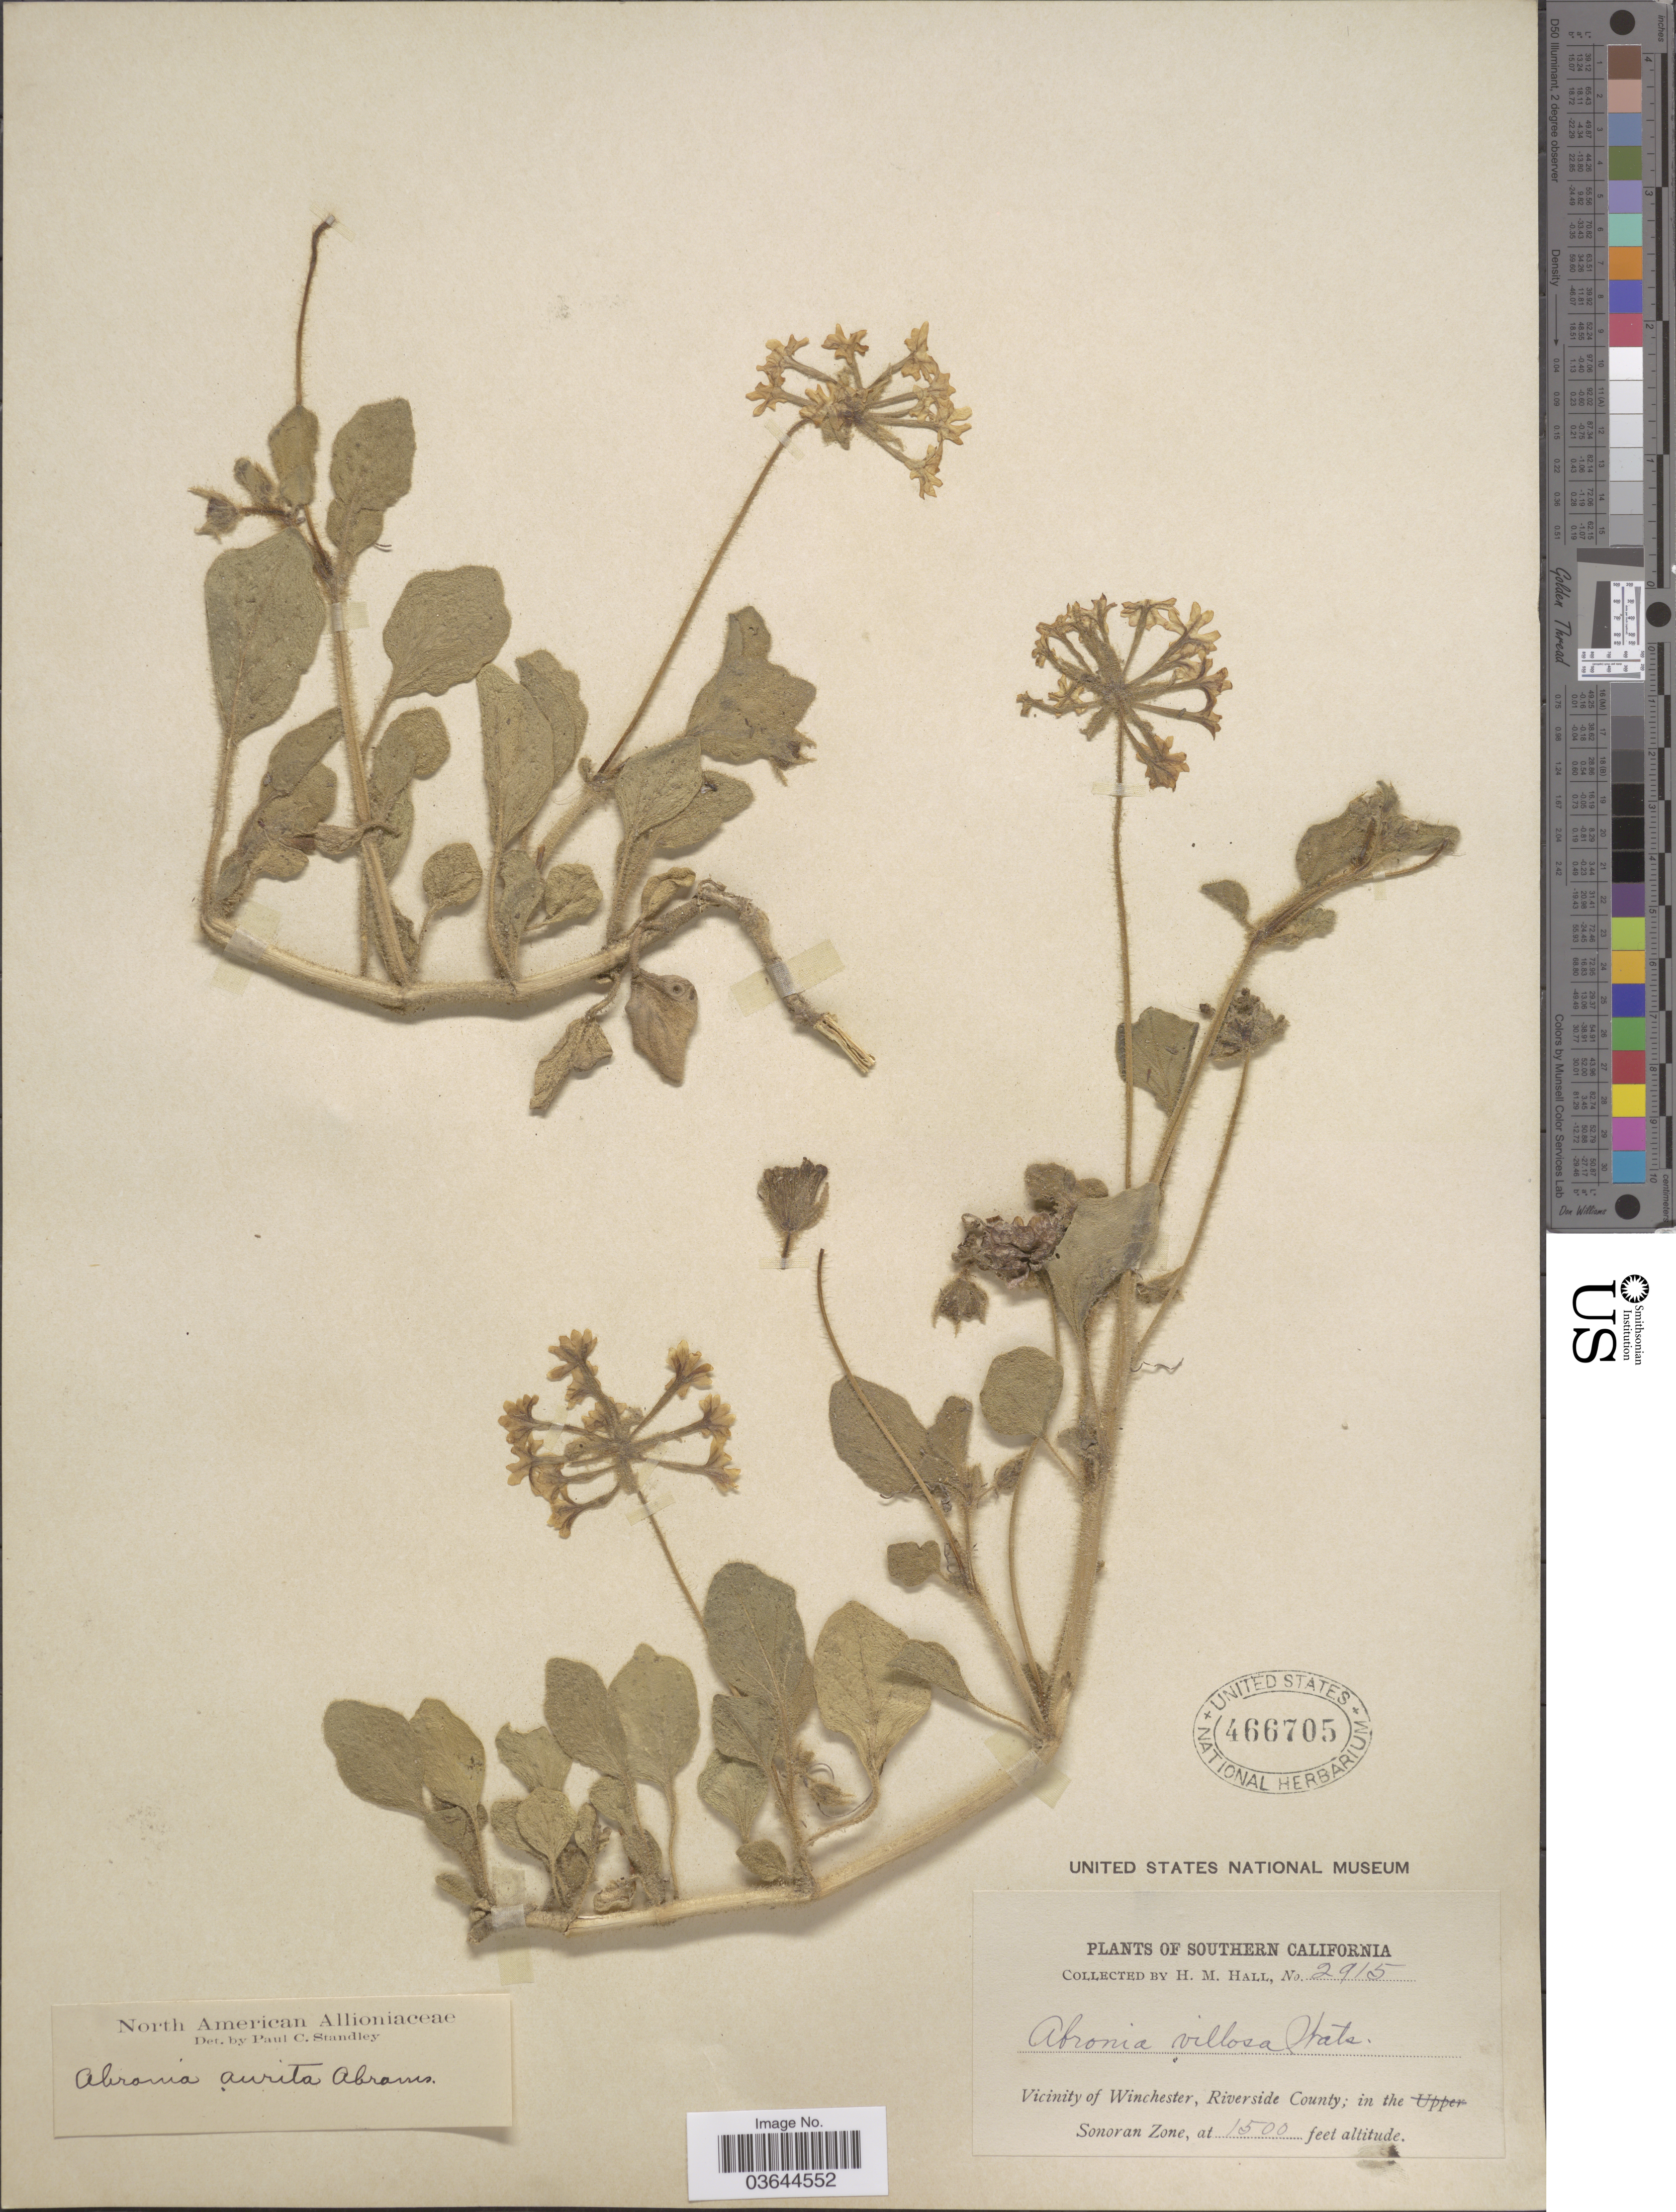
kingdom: Plantae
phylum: Tracheophyta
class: Magnoliopsida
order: Caryophyllales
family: Nyctaginaceae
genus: Abronia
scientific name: Abronia aurita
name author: Abrams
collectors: H. M. Hall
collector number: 2915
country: United States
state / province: California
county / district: Riverside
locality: Southern California. Vicinity of Winchester, Riverside County; in the Sonoran Zone.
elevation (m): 457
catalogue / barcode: US 466705